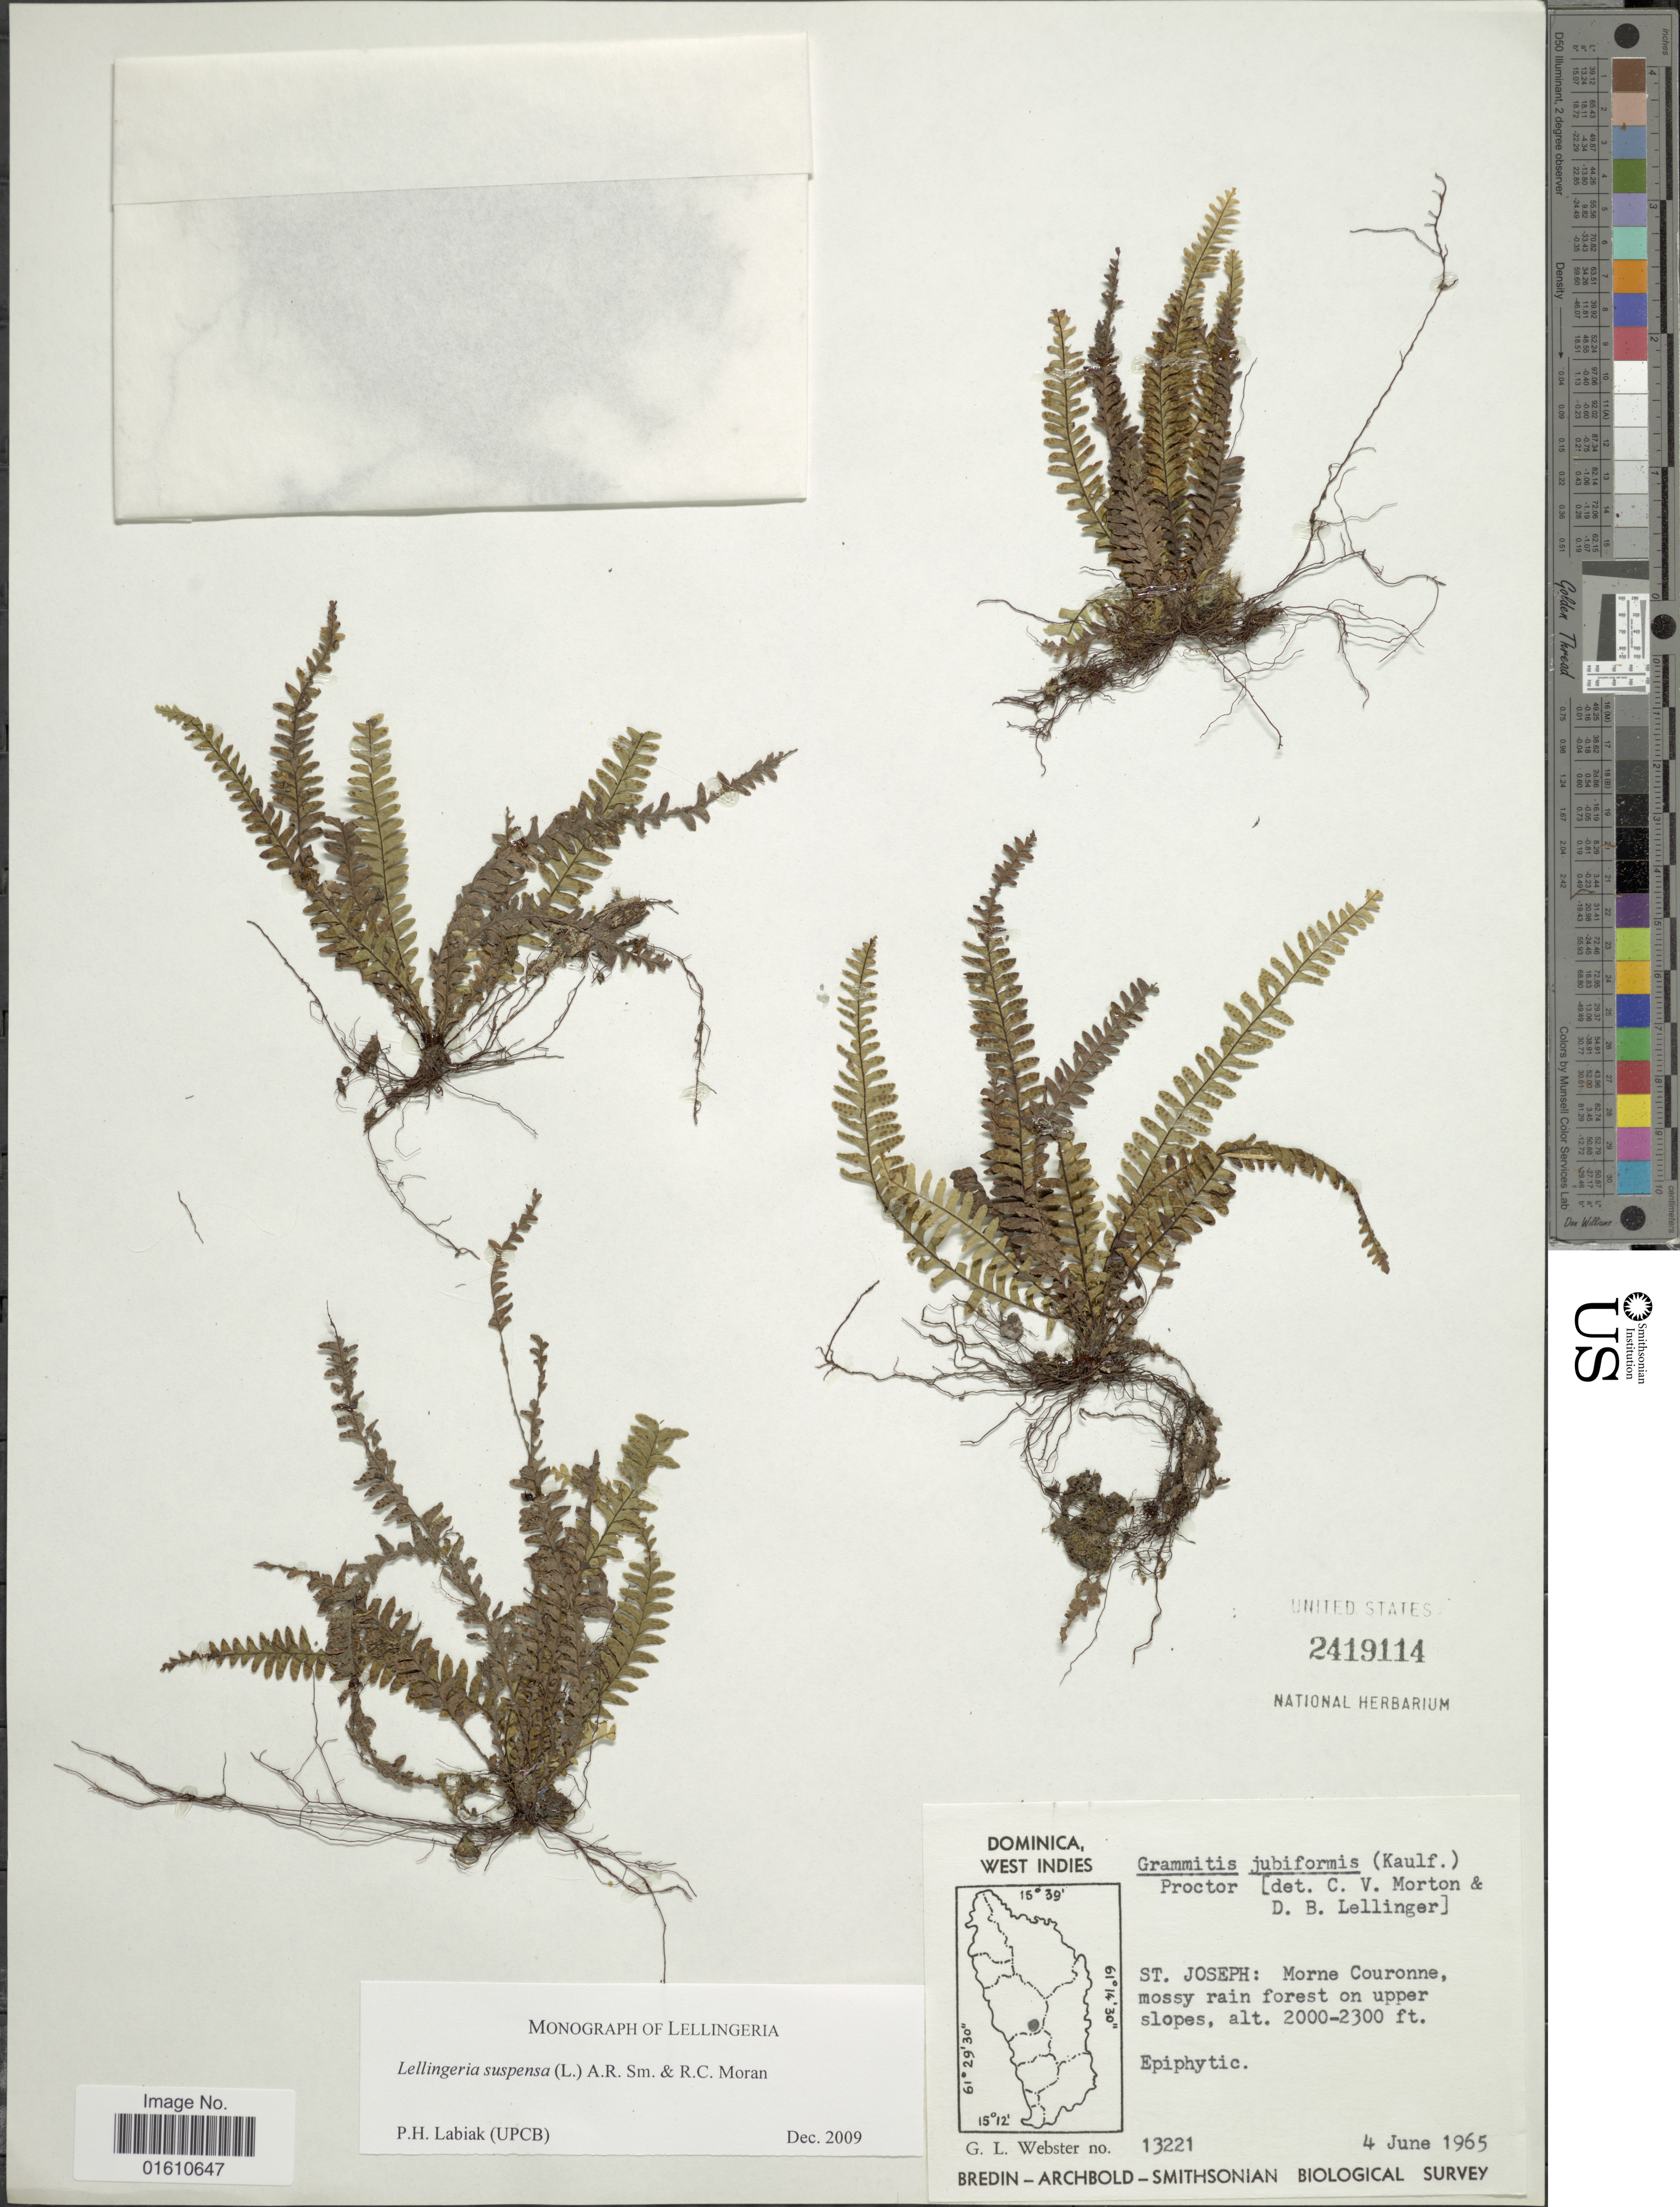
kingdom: Plantae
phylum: Tracheophyta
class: Polypodiopsida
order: Polypodiales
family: Polypodiaceae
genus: Lellingeria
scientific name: Lellingeria suspensa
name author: (L.) A.R. Sm. & R.C. Moran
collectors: G. L. Webster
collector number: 13221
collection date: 1965-06-04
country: Dominica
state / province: St. Joseph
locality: St. Joseph: Morne Couronne, mossy rain forest on upper slopes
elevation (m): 610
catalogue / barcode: US 2419114